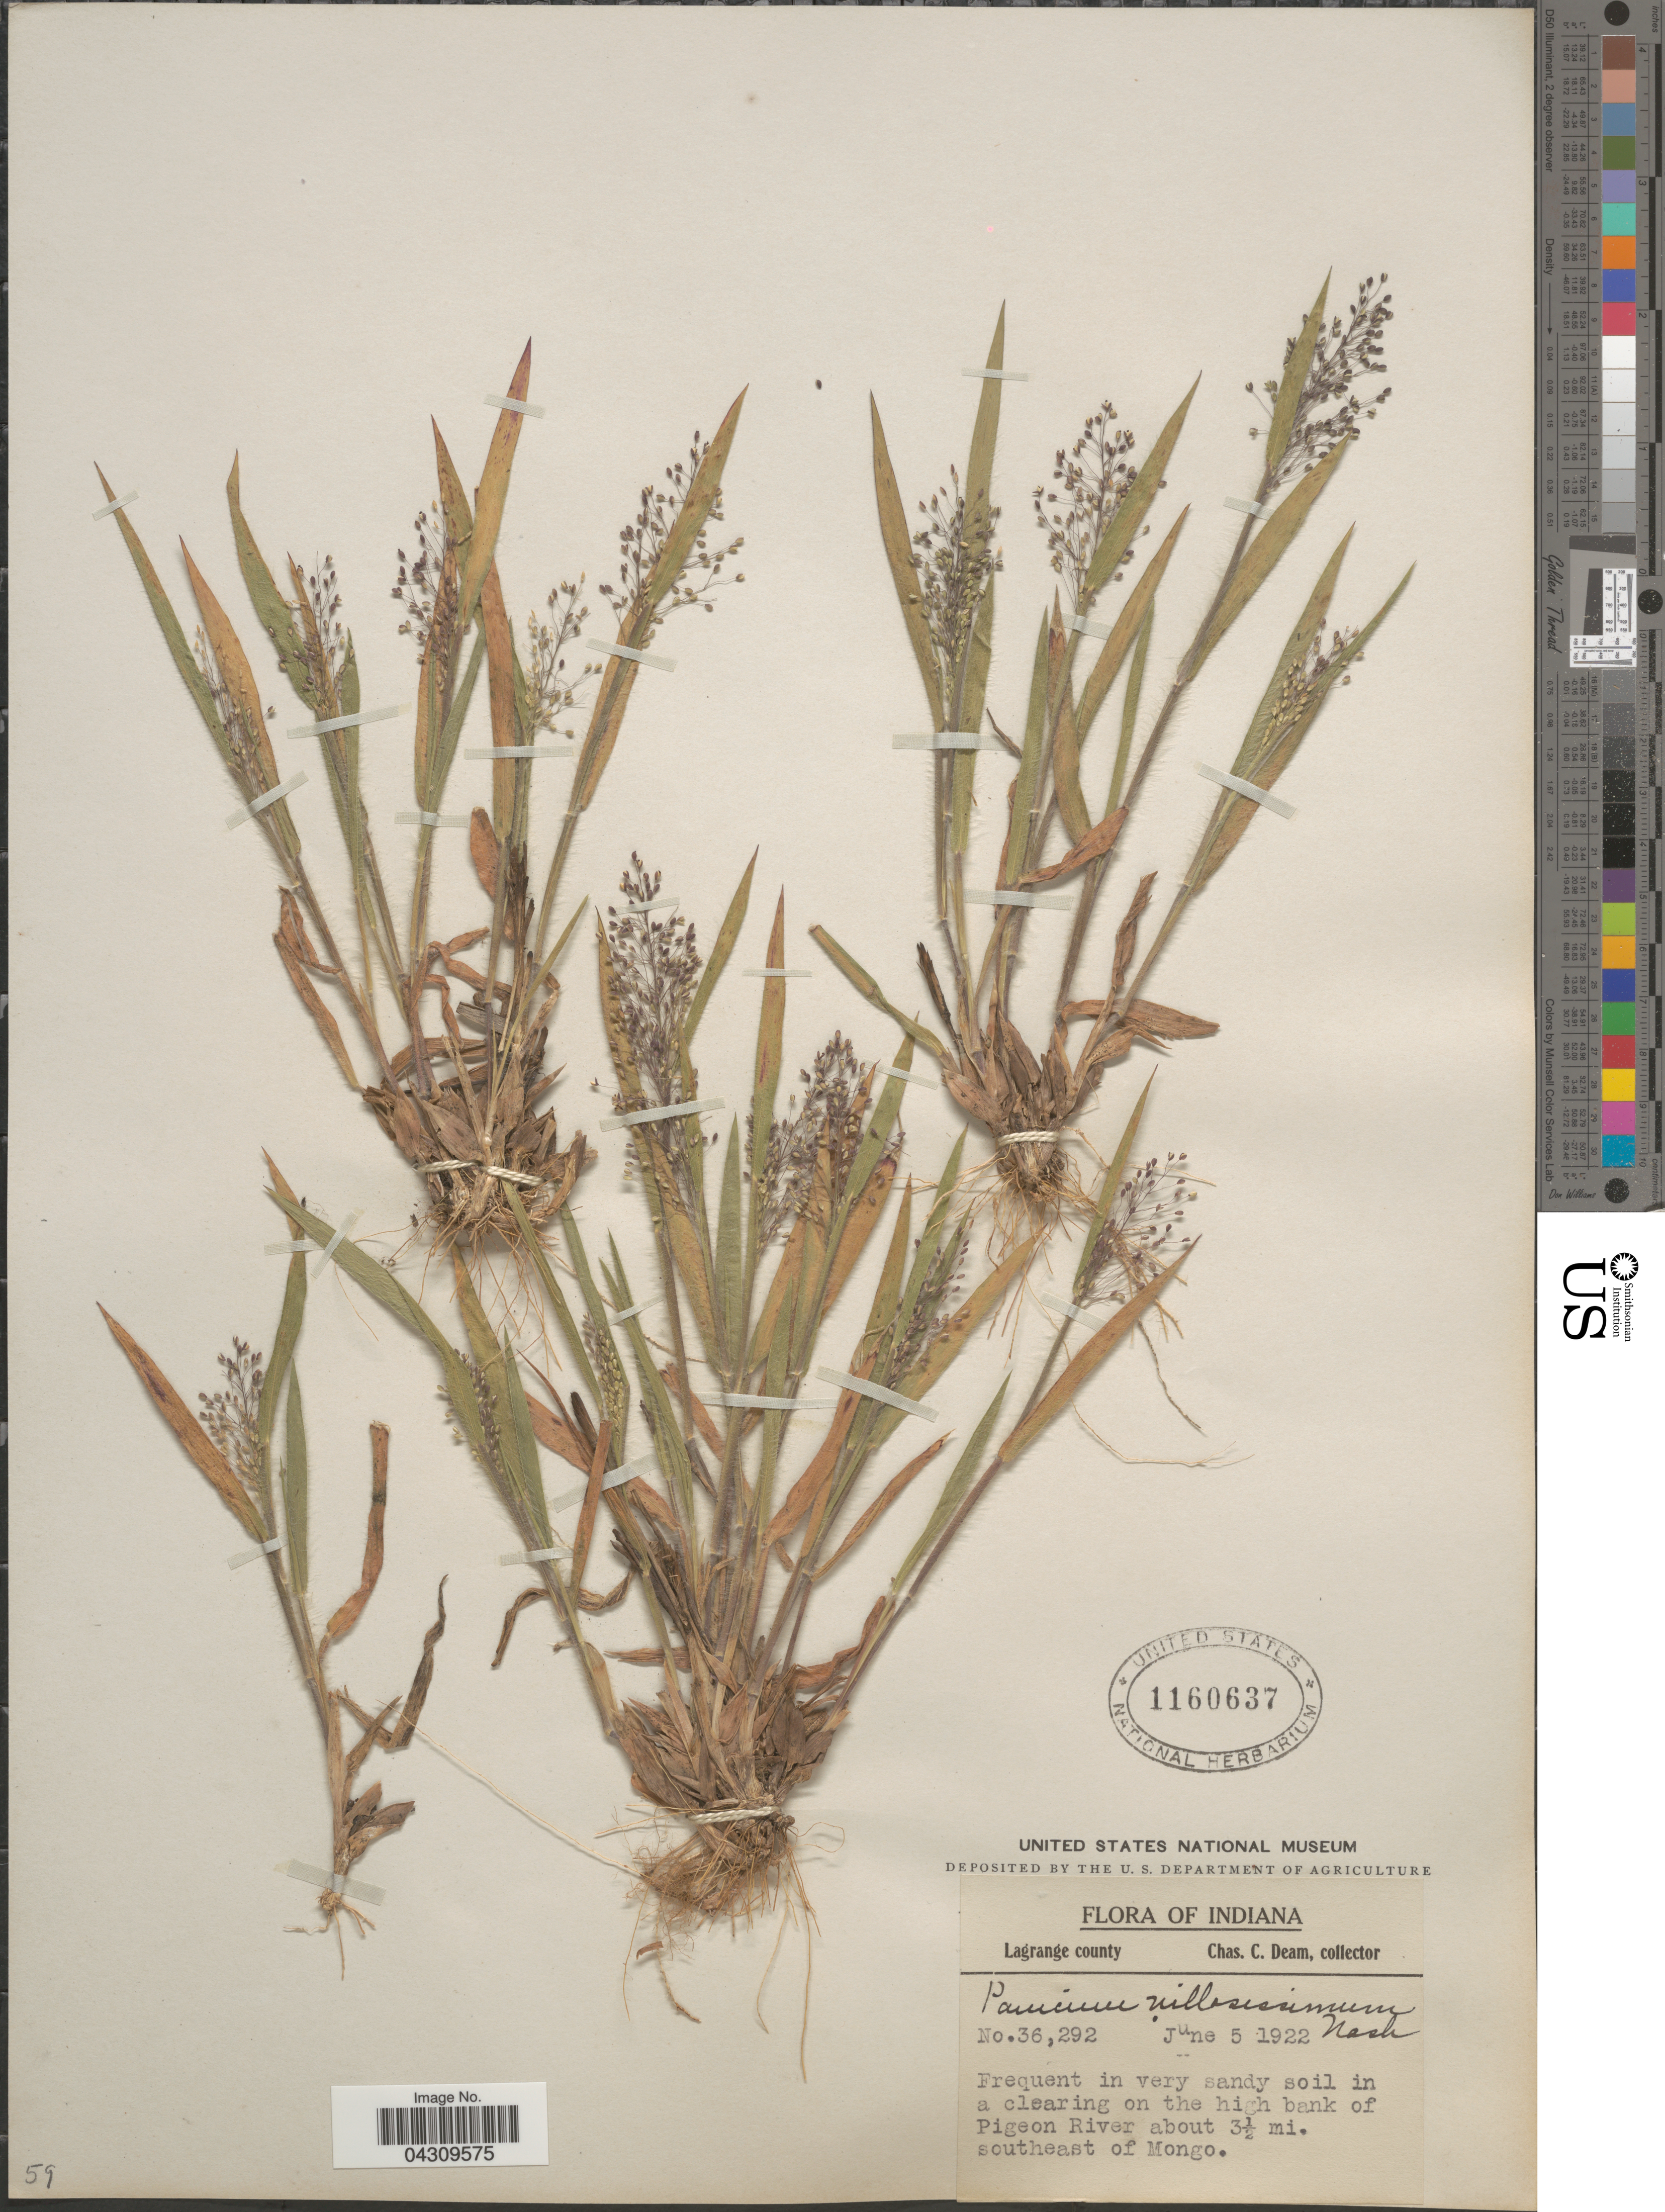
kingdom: Plantae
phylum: Tracheophyta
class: Liliopsida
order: Poales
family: Poaceae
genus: Dichanthelium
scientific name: Dichanthelium acuminatum var. acuminatum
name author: (Sw.) Gould & C.A. Clark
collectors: C. C. Deam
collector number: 36292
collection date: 1922-06-05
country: United States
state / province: Indiana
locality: Lagrange county. Frequent in very sandy soil in a clearing on the high bank of Pigeon River about 3 1/2 mi. southeast of Mongo.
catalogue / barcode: US 1160637